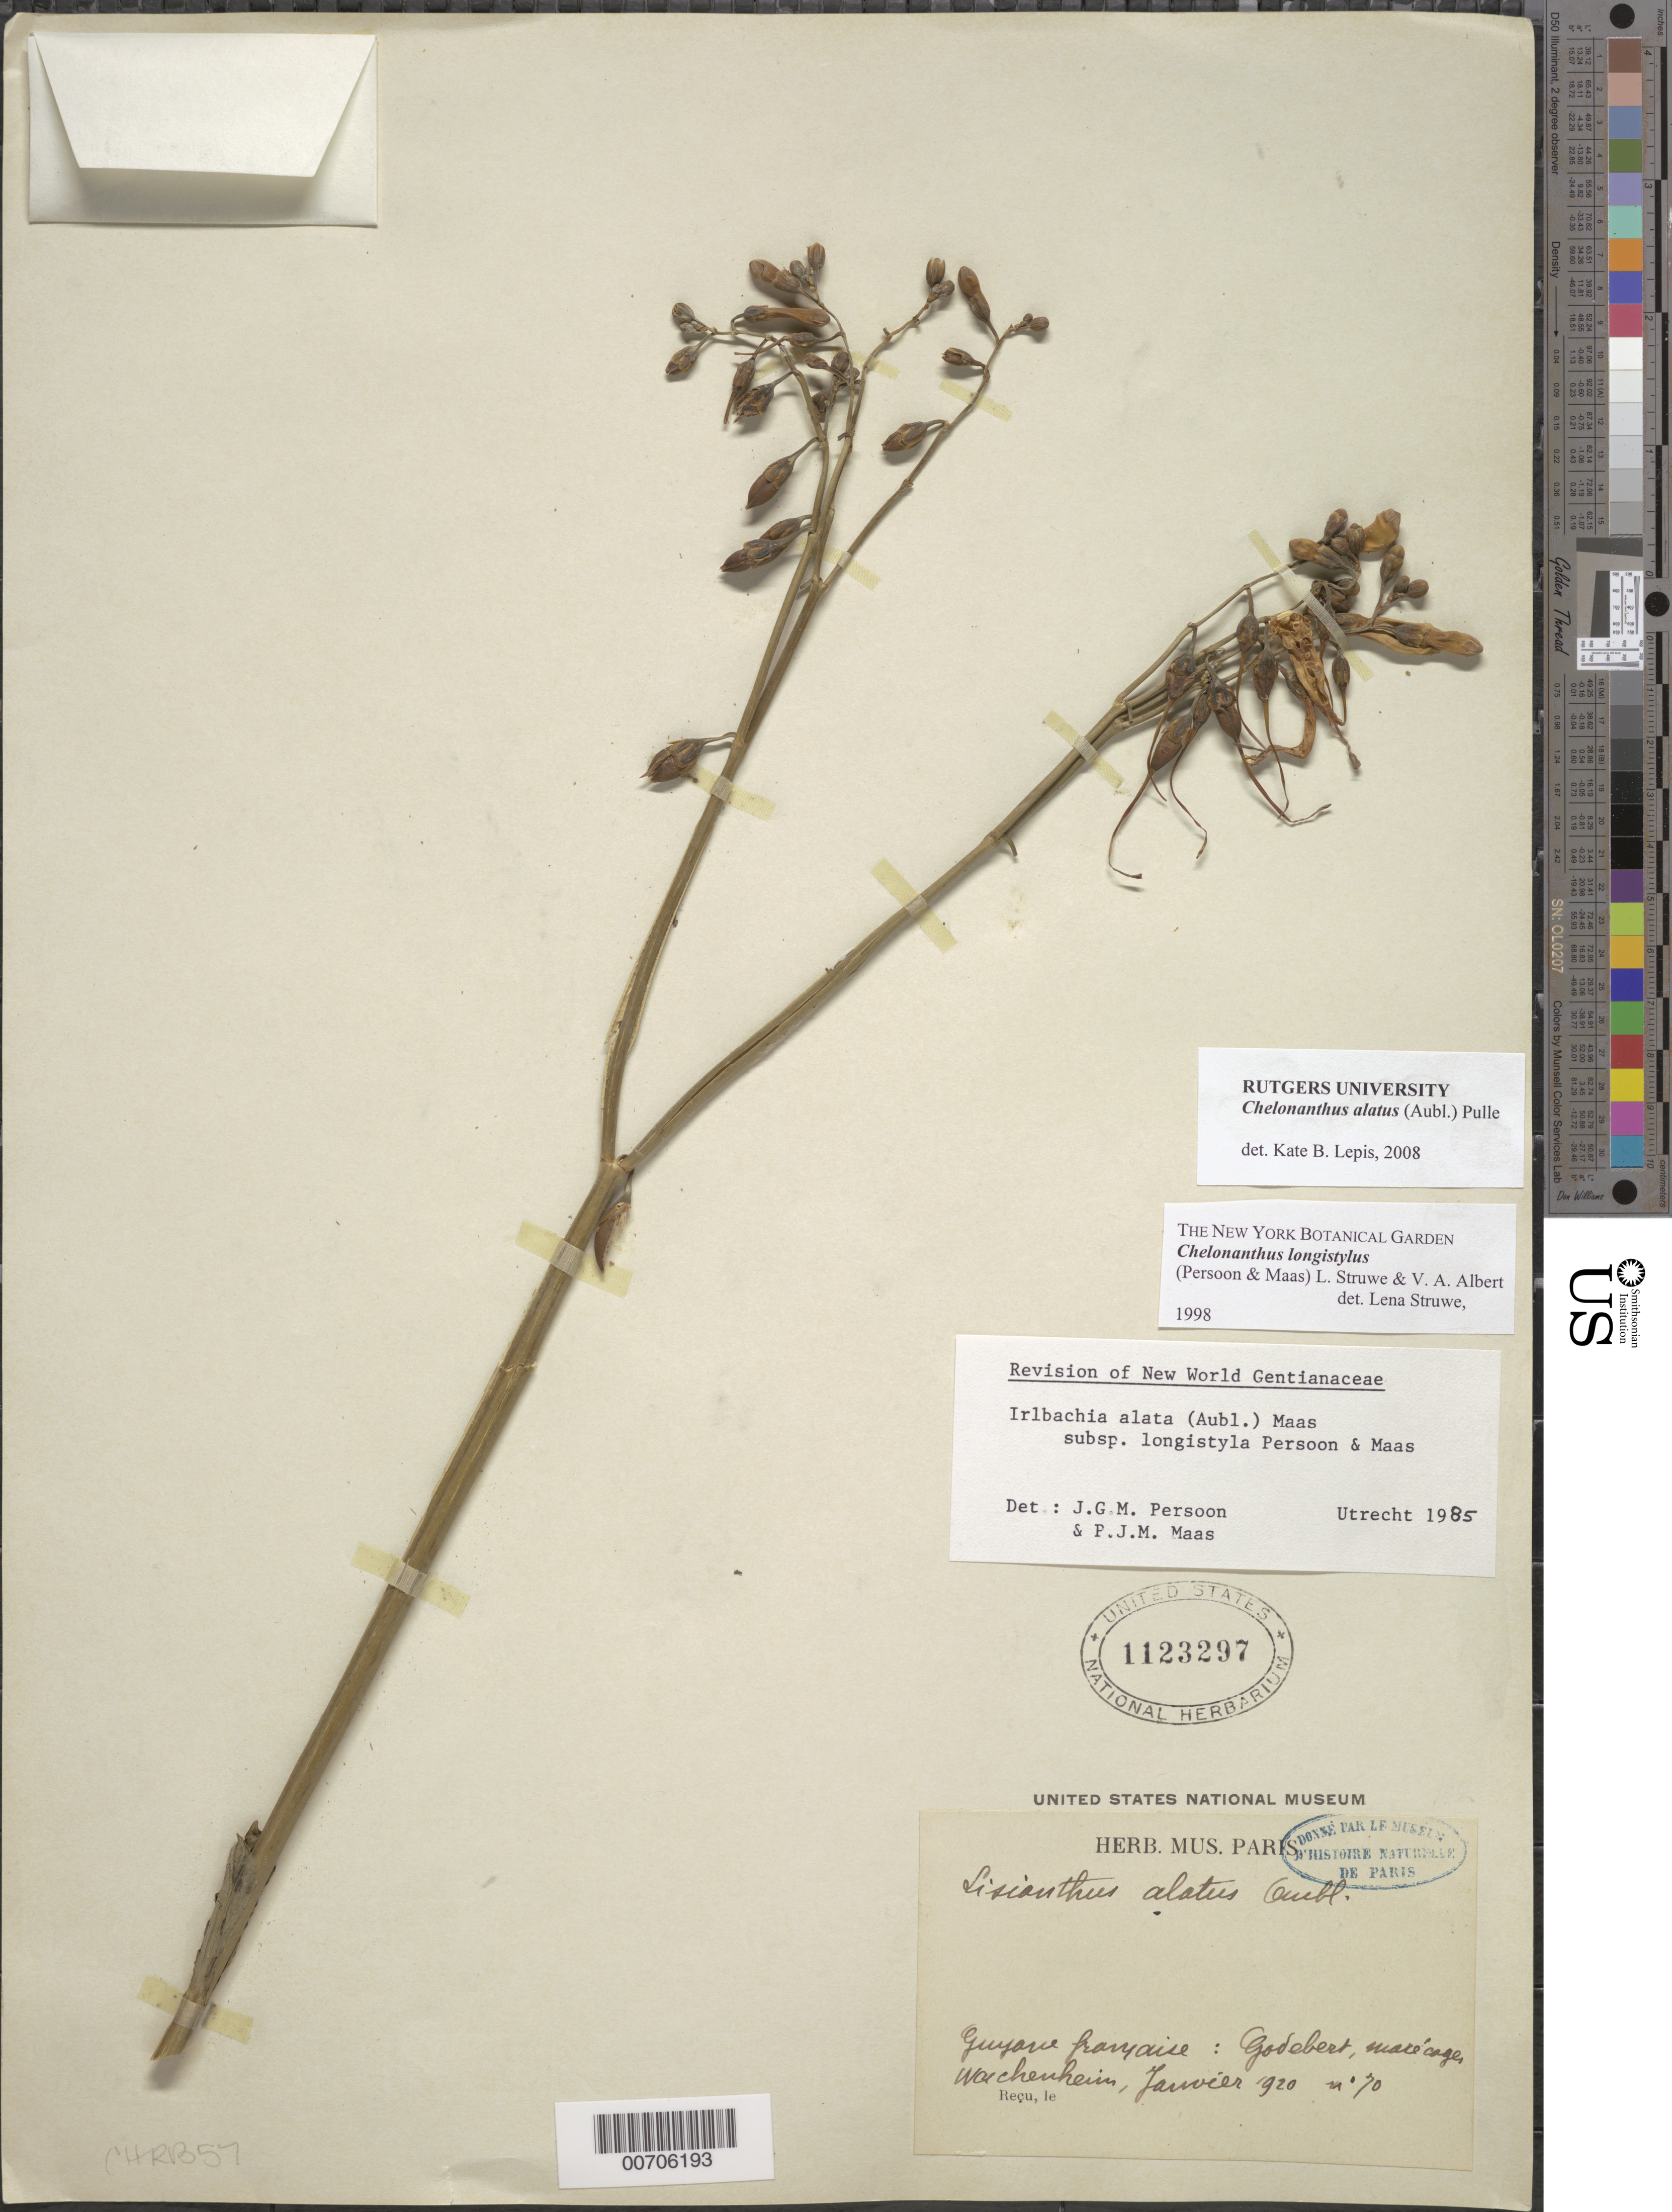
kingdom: Plantae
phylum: Tracheophyta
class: Magnoliopsida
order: Gentianales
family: Gentianaceae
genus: Chelonanthus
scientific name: Chelonanthus alatus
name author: (Aubl.) Pulle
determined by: Lepis, Kate B.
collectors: G. Wachenheim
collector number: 70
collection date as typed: Jan-20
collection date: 1920-01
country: French Guiana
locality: Godebert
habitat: Marecage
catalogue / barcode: US 1123297